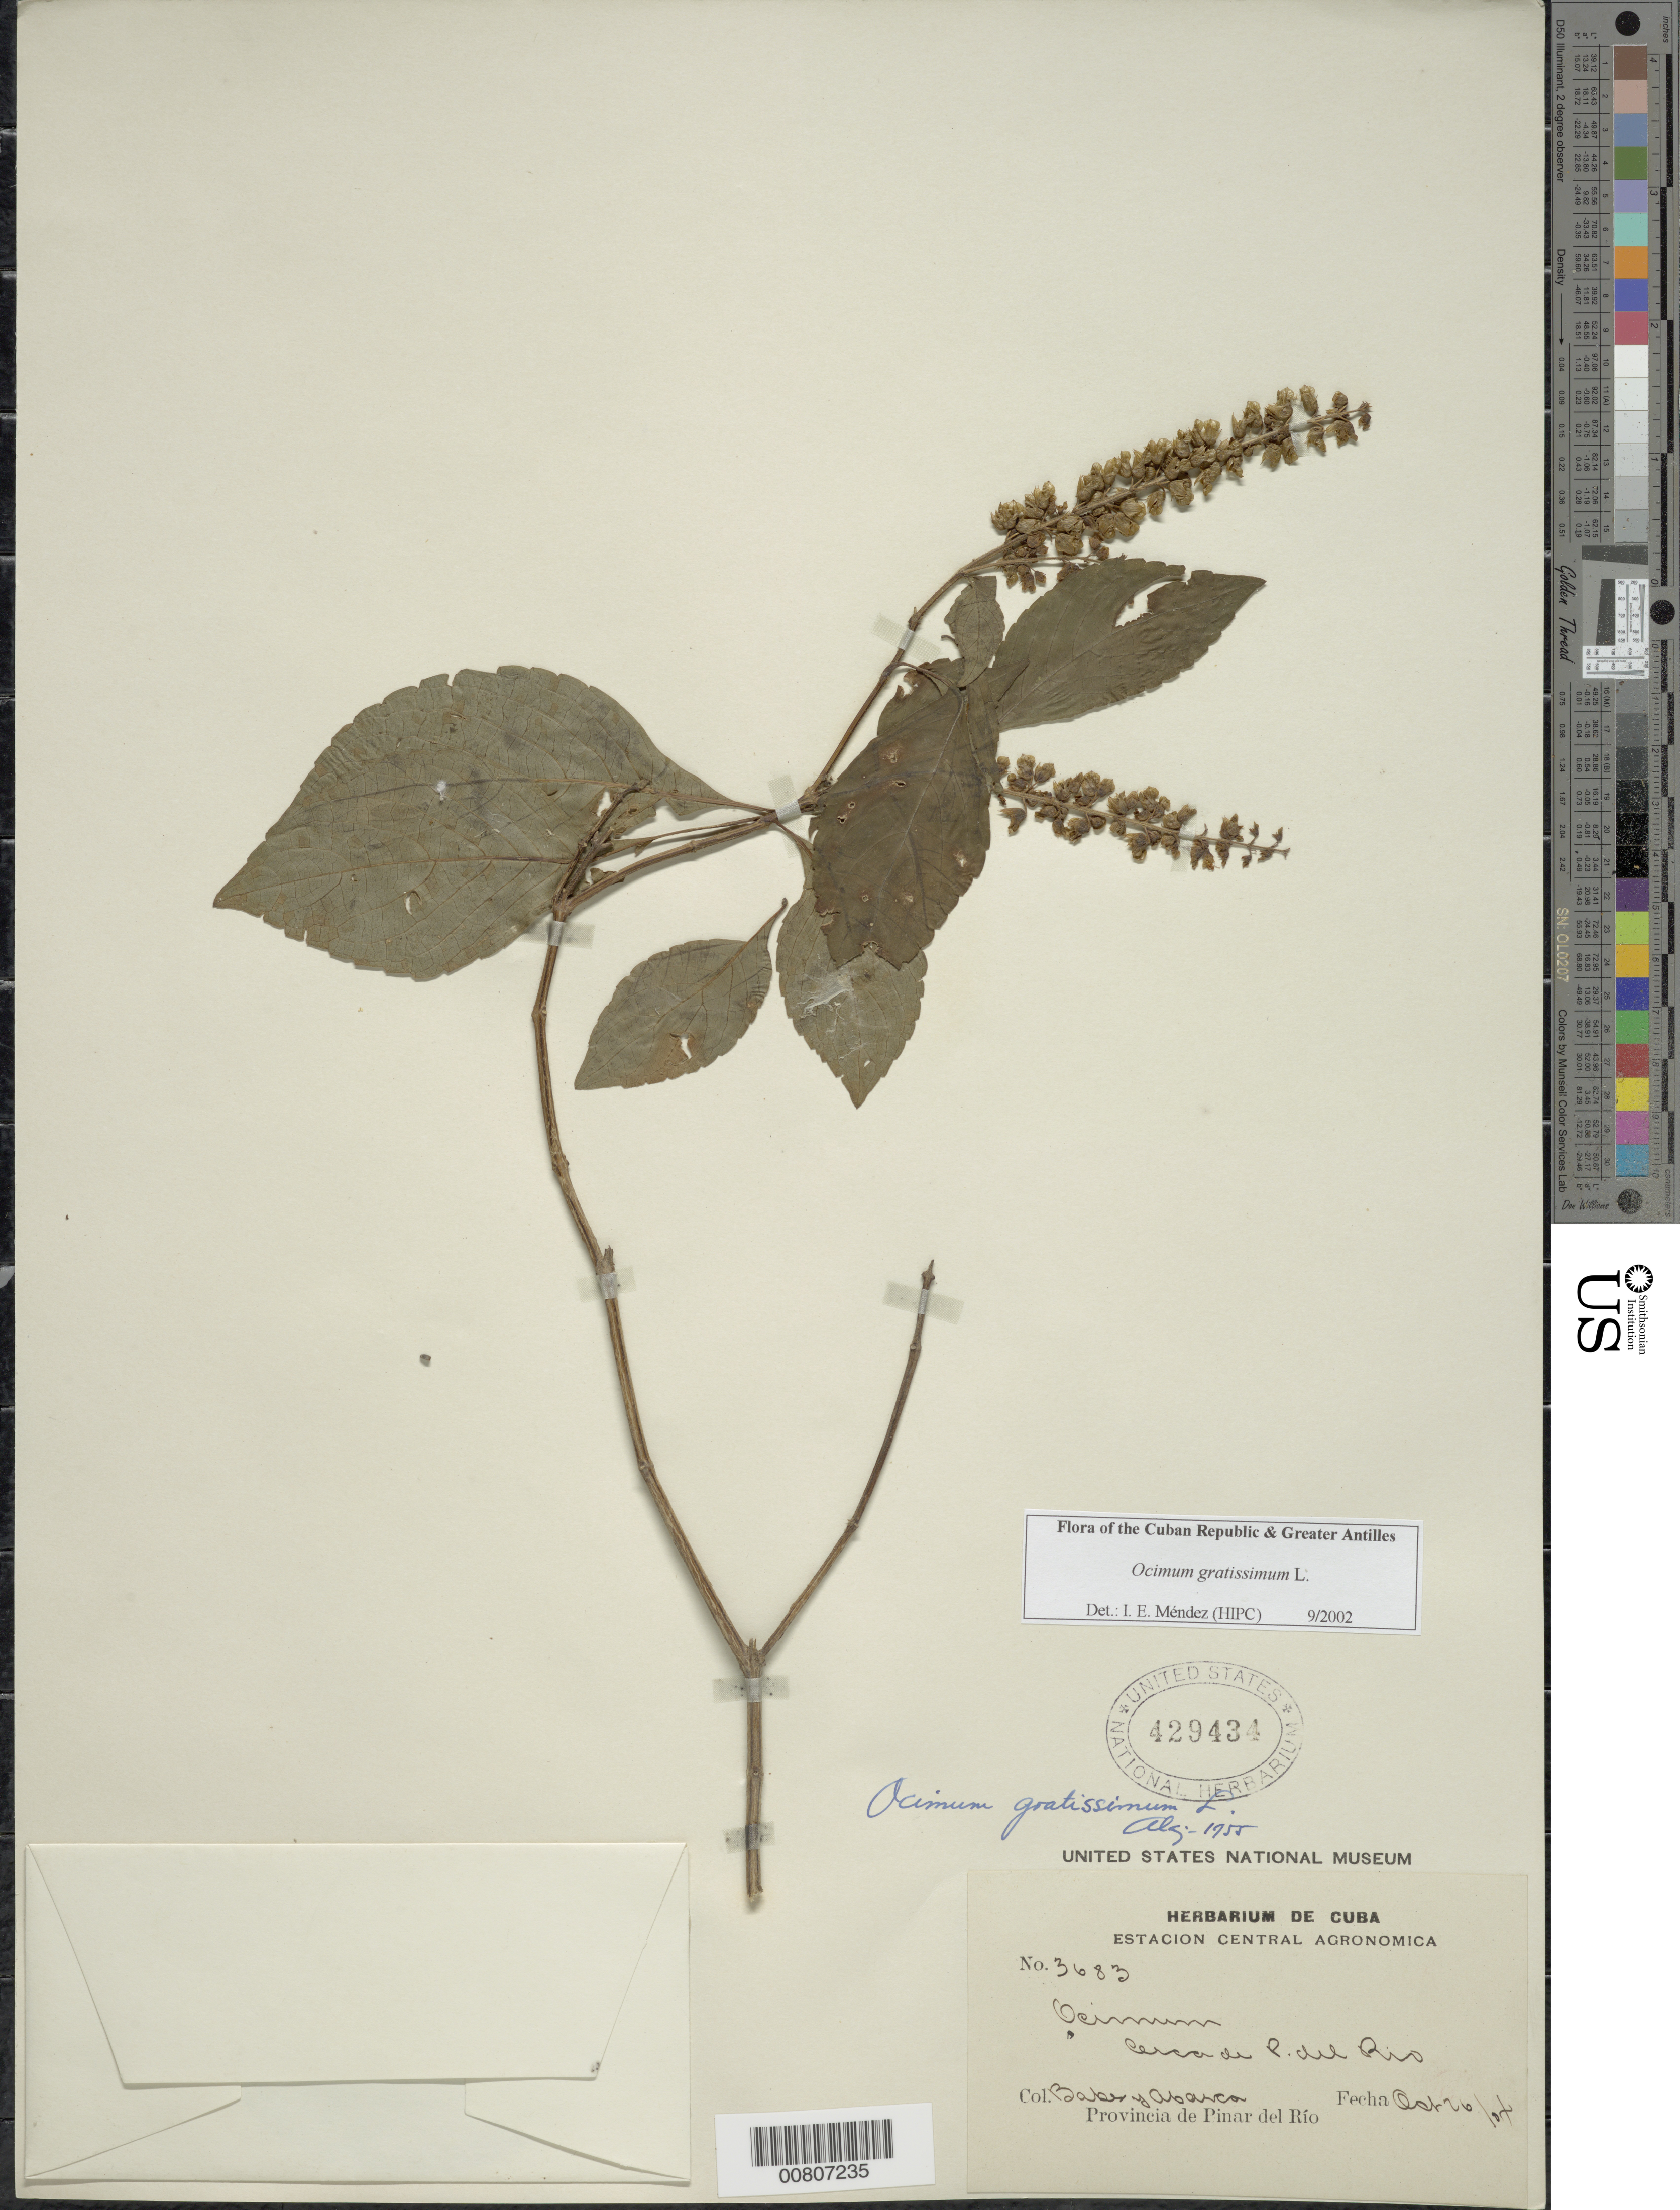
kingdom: Plantae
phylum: Tracheophyta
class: Magnoliopsida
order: Lamiales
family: Lamiaceae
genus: Ocimum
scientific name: Ocimum gratissimum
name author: L.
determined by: Méndez, Isidro E., (HIPC)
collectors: C. F. Baker & -- Abarca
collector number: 3683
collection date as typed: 26 Oct 1904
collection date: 1904-10-26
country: Cuba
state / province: Pinar del Rio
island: Cuba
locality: Cerca Pinar del Rio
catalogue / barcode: US 429434